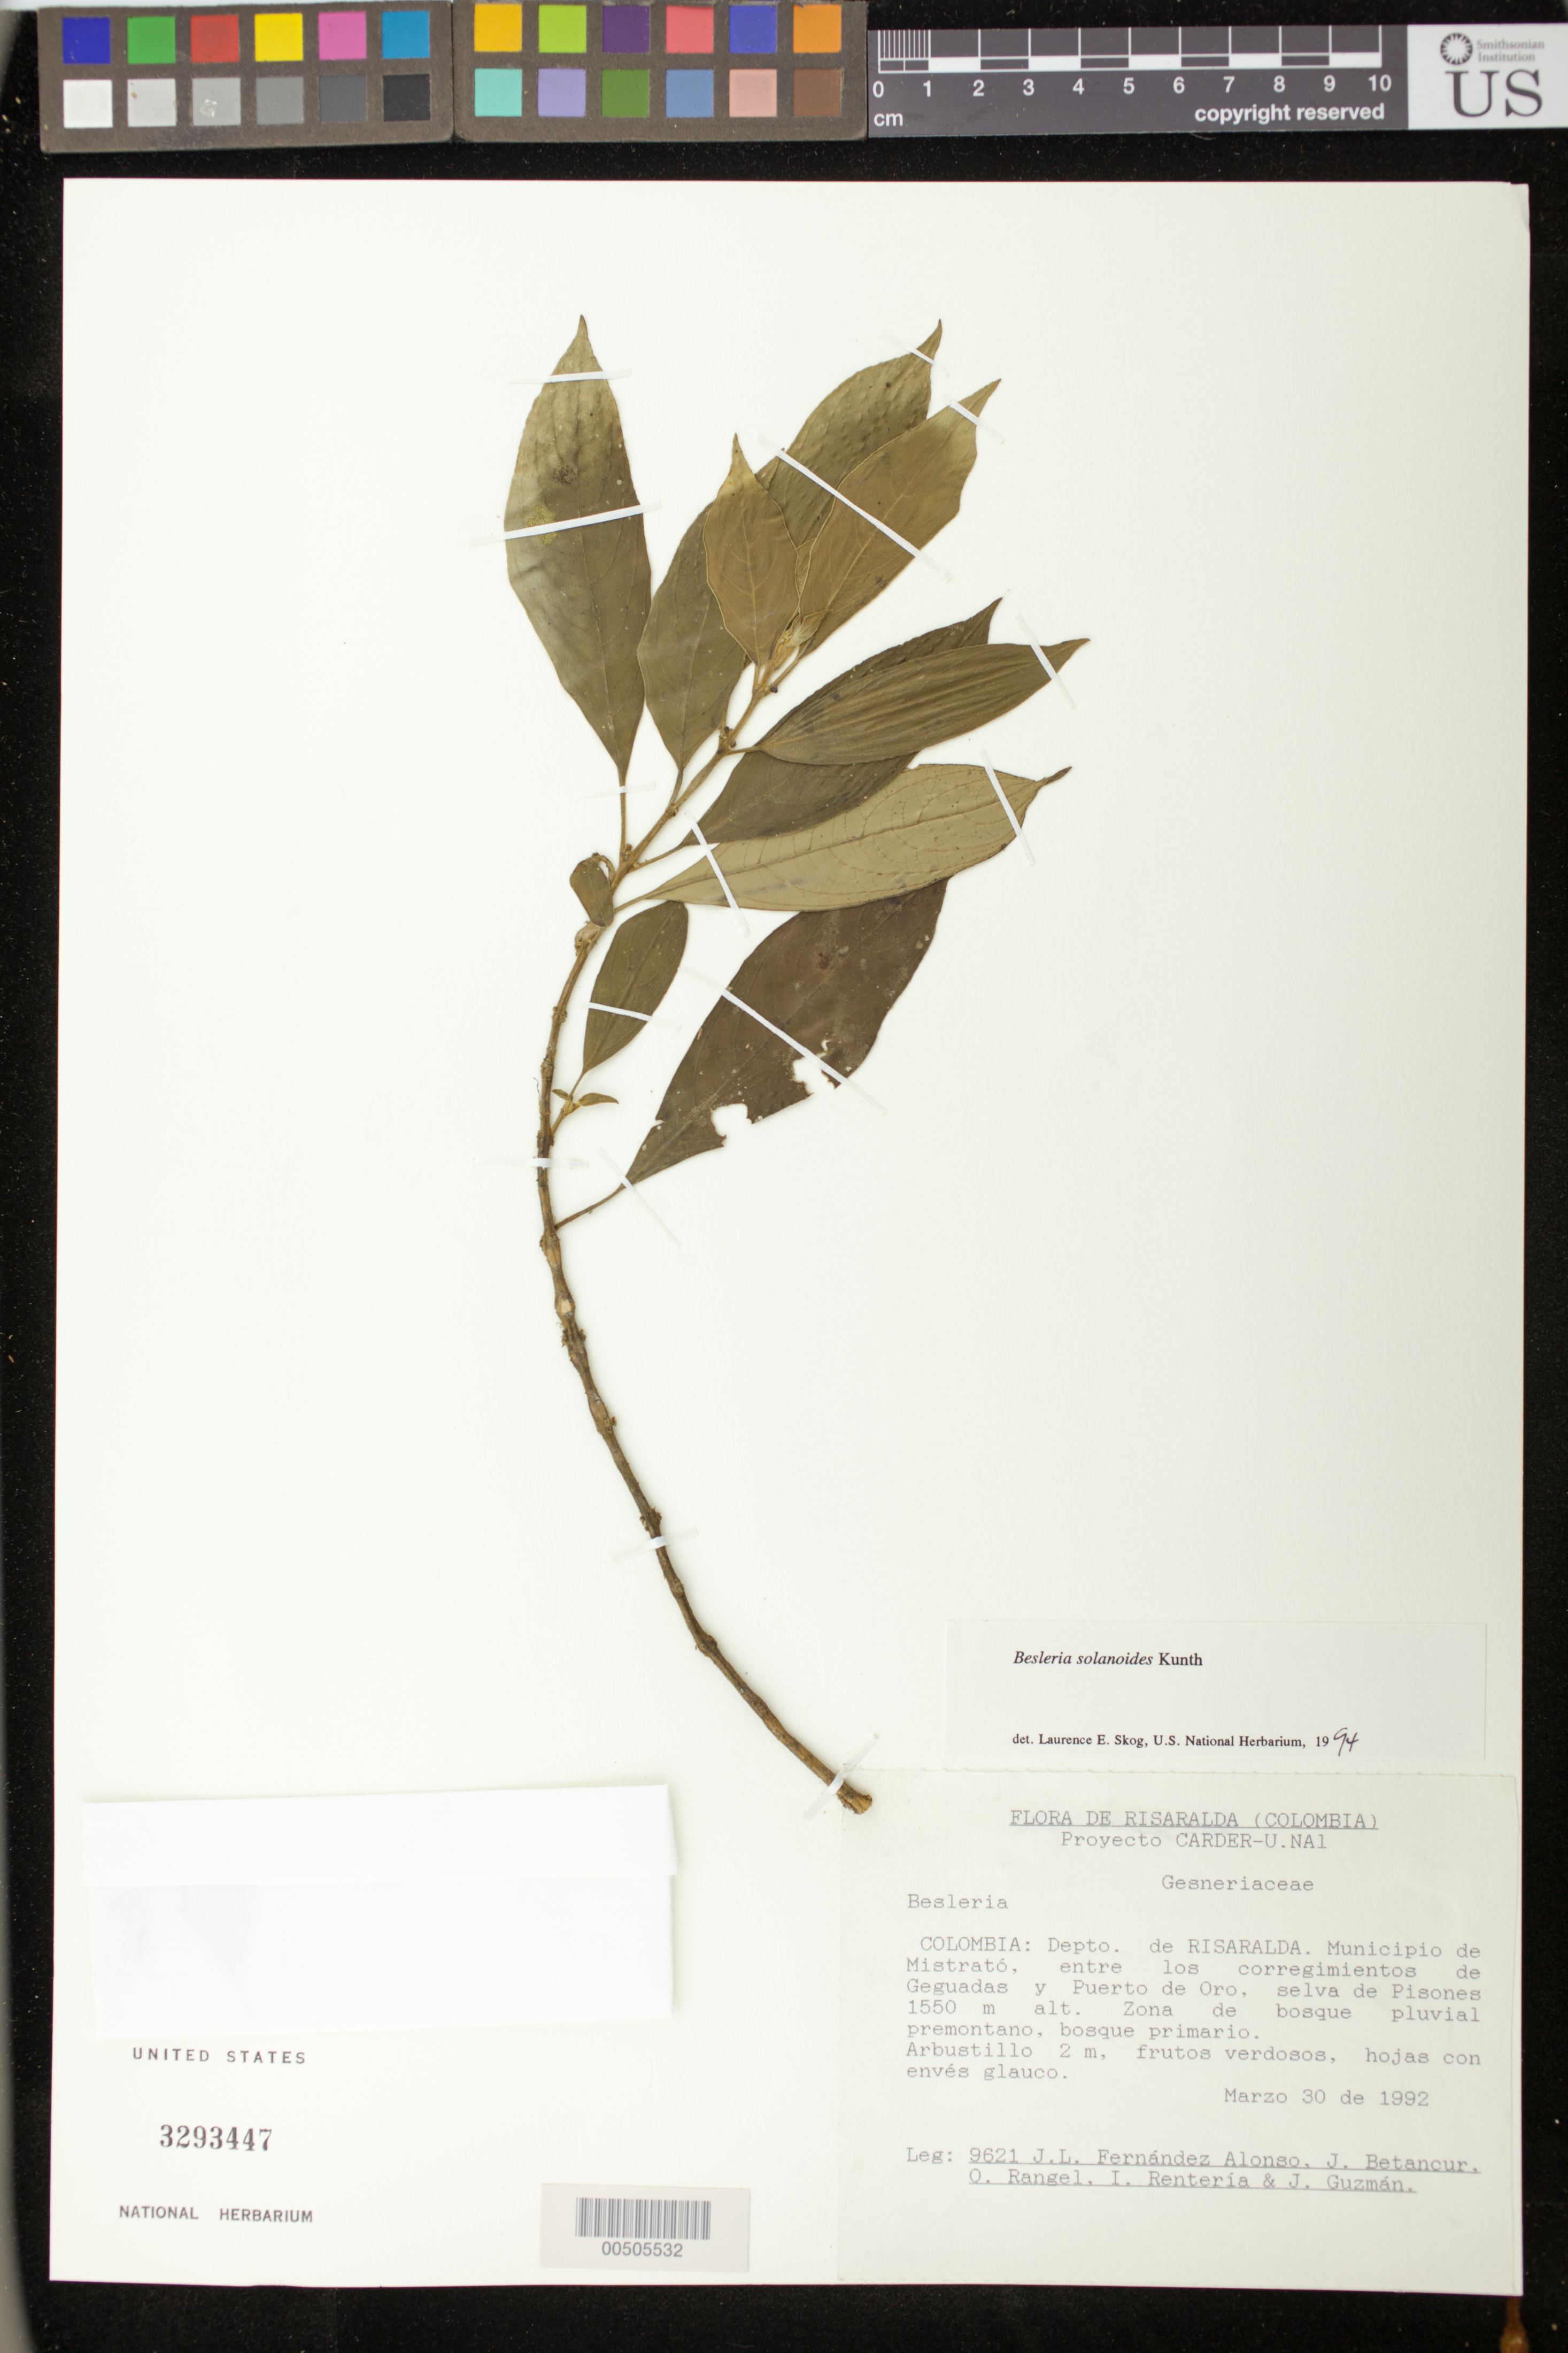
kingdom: Plantae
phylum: Tracheophyta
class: Magnoliopsida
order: Lamiales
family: Gesneriaceae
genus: Besleria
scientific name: Besleria solanoides var. solanoides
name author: Kunth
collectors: J. L. Fernández-Alonso, J. C. Betancur, J. O. Rangel Ch., I. Renteria & J. Guzman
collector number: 9621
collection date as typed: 30 Mar 1992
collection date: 1992-03-30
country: Colombia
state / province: Risaralda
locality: Municipio de Mistrató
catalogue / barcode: US 3293447